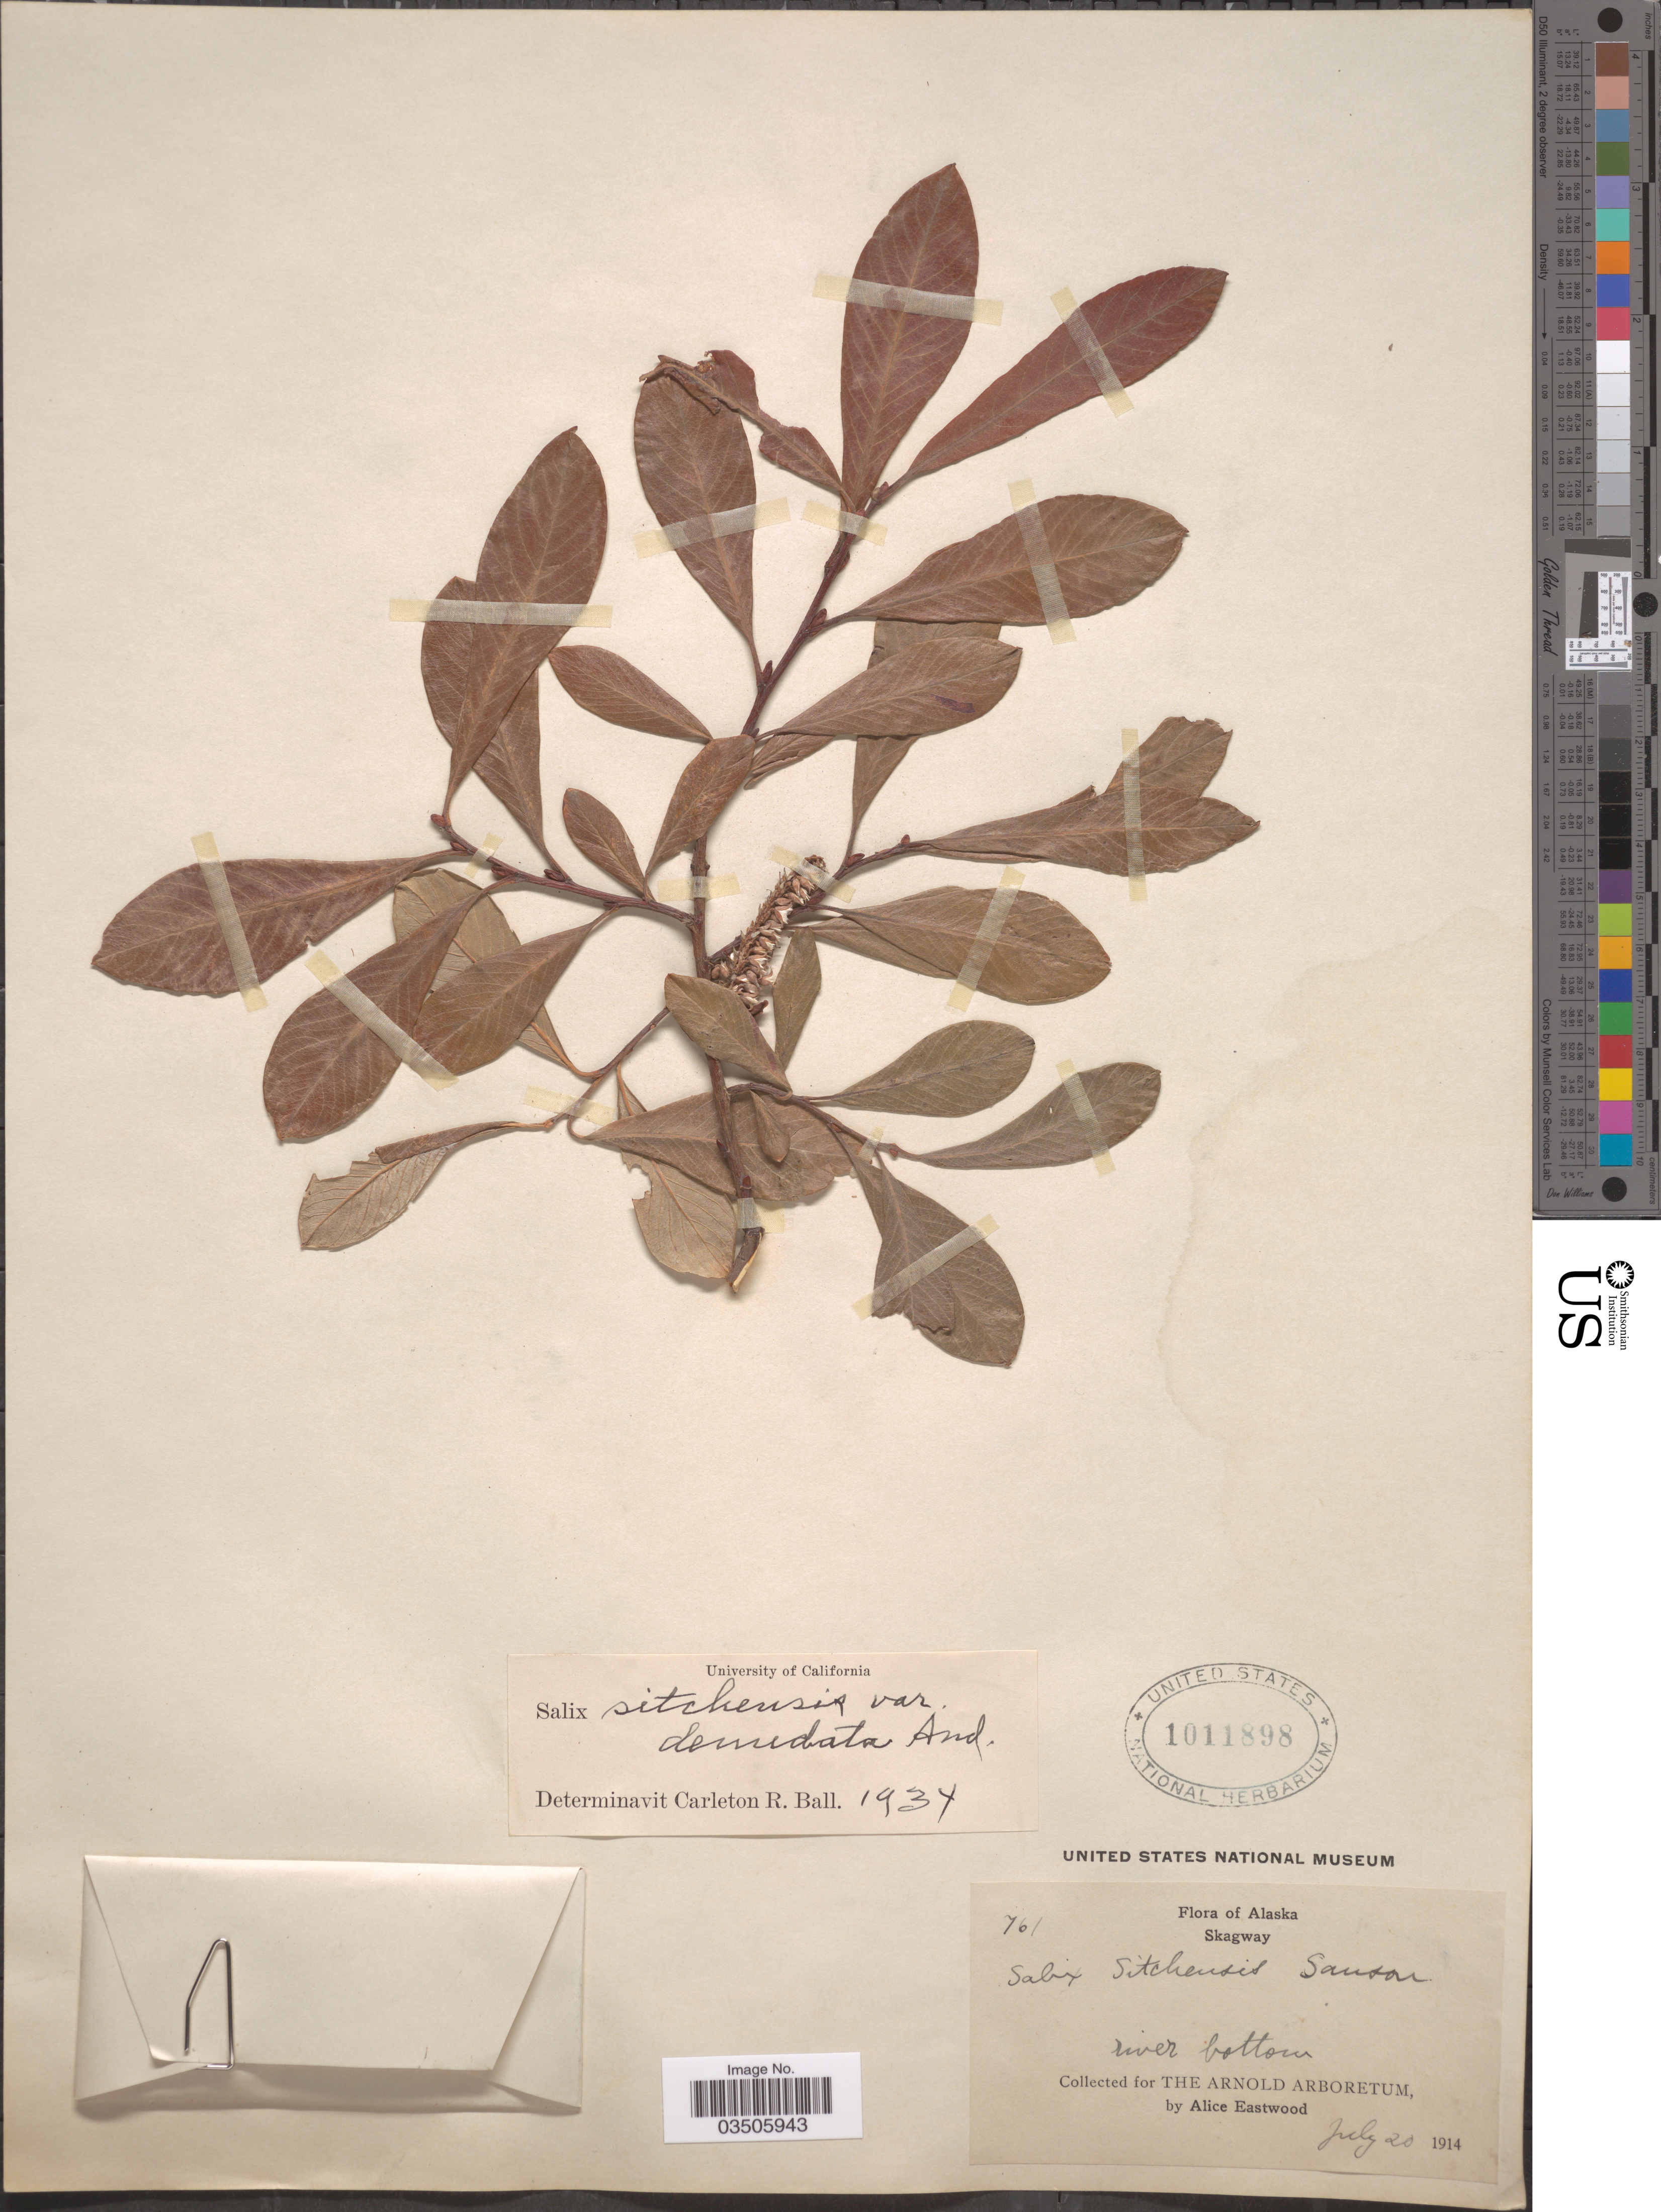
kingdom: Plantae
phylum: Tracheophyta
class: Magnoliopsida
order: Malpighiales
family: Salicaceae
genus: Salix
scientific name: Salix sitchensis var. denudata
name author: Andersson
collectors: A. Eastwood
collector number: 761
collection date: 1914-07-20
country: United States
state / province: Alaska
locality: Skagway. River bottom.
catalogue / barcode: US 1011898